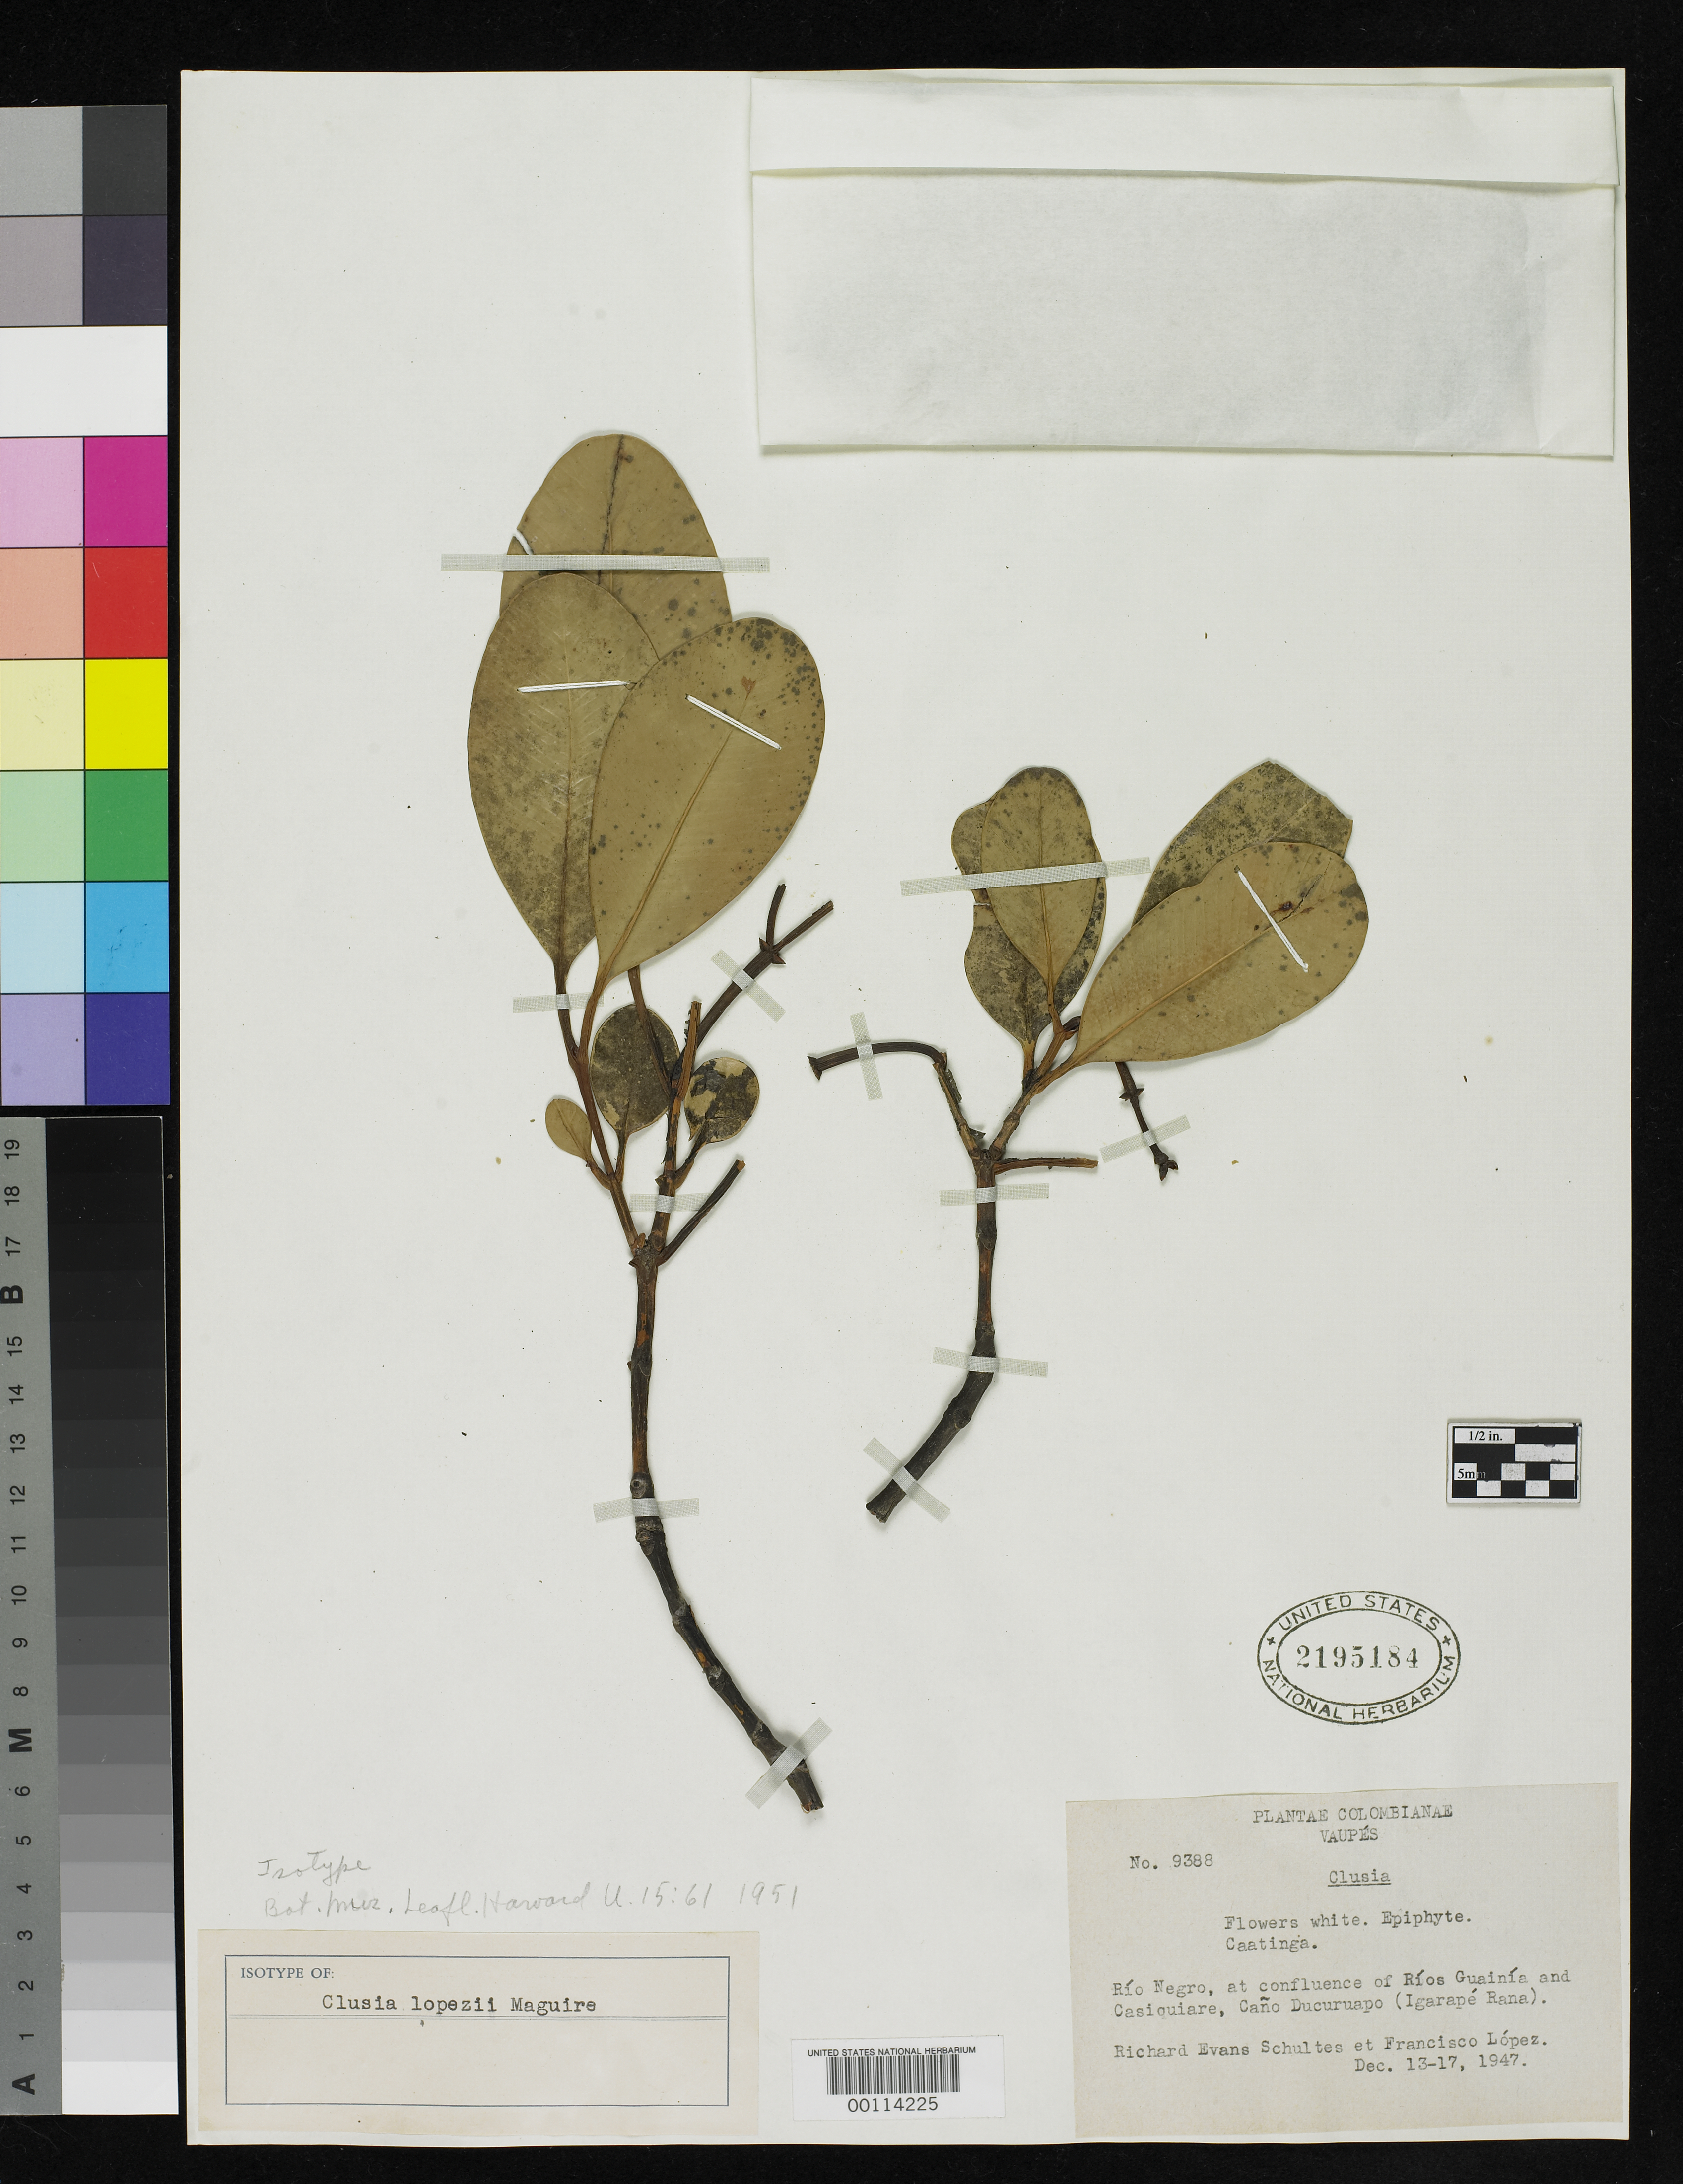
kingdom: Plantae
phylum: Tracheophyta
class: Magnoliopsida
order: Malpighiales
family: Clusiaceae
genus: Clusia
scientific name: Clusia lopezii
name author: Maguire in R.E. Schult.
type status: Isotype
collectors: R. E. Schultes & F. Lopéz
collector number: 9388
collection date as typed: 13 Dec 1947 to 17 Dec 1947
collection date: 1947-12-13/1947-12-17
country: Colombia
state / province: Vaupés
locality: Rio Negro, confluence of Rios Guainia & Casiquiare, Caño Ducuruapo, Igarape Rana.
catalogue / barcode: US 2195184